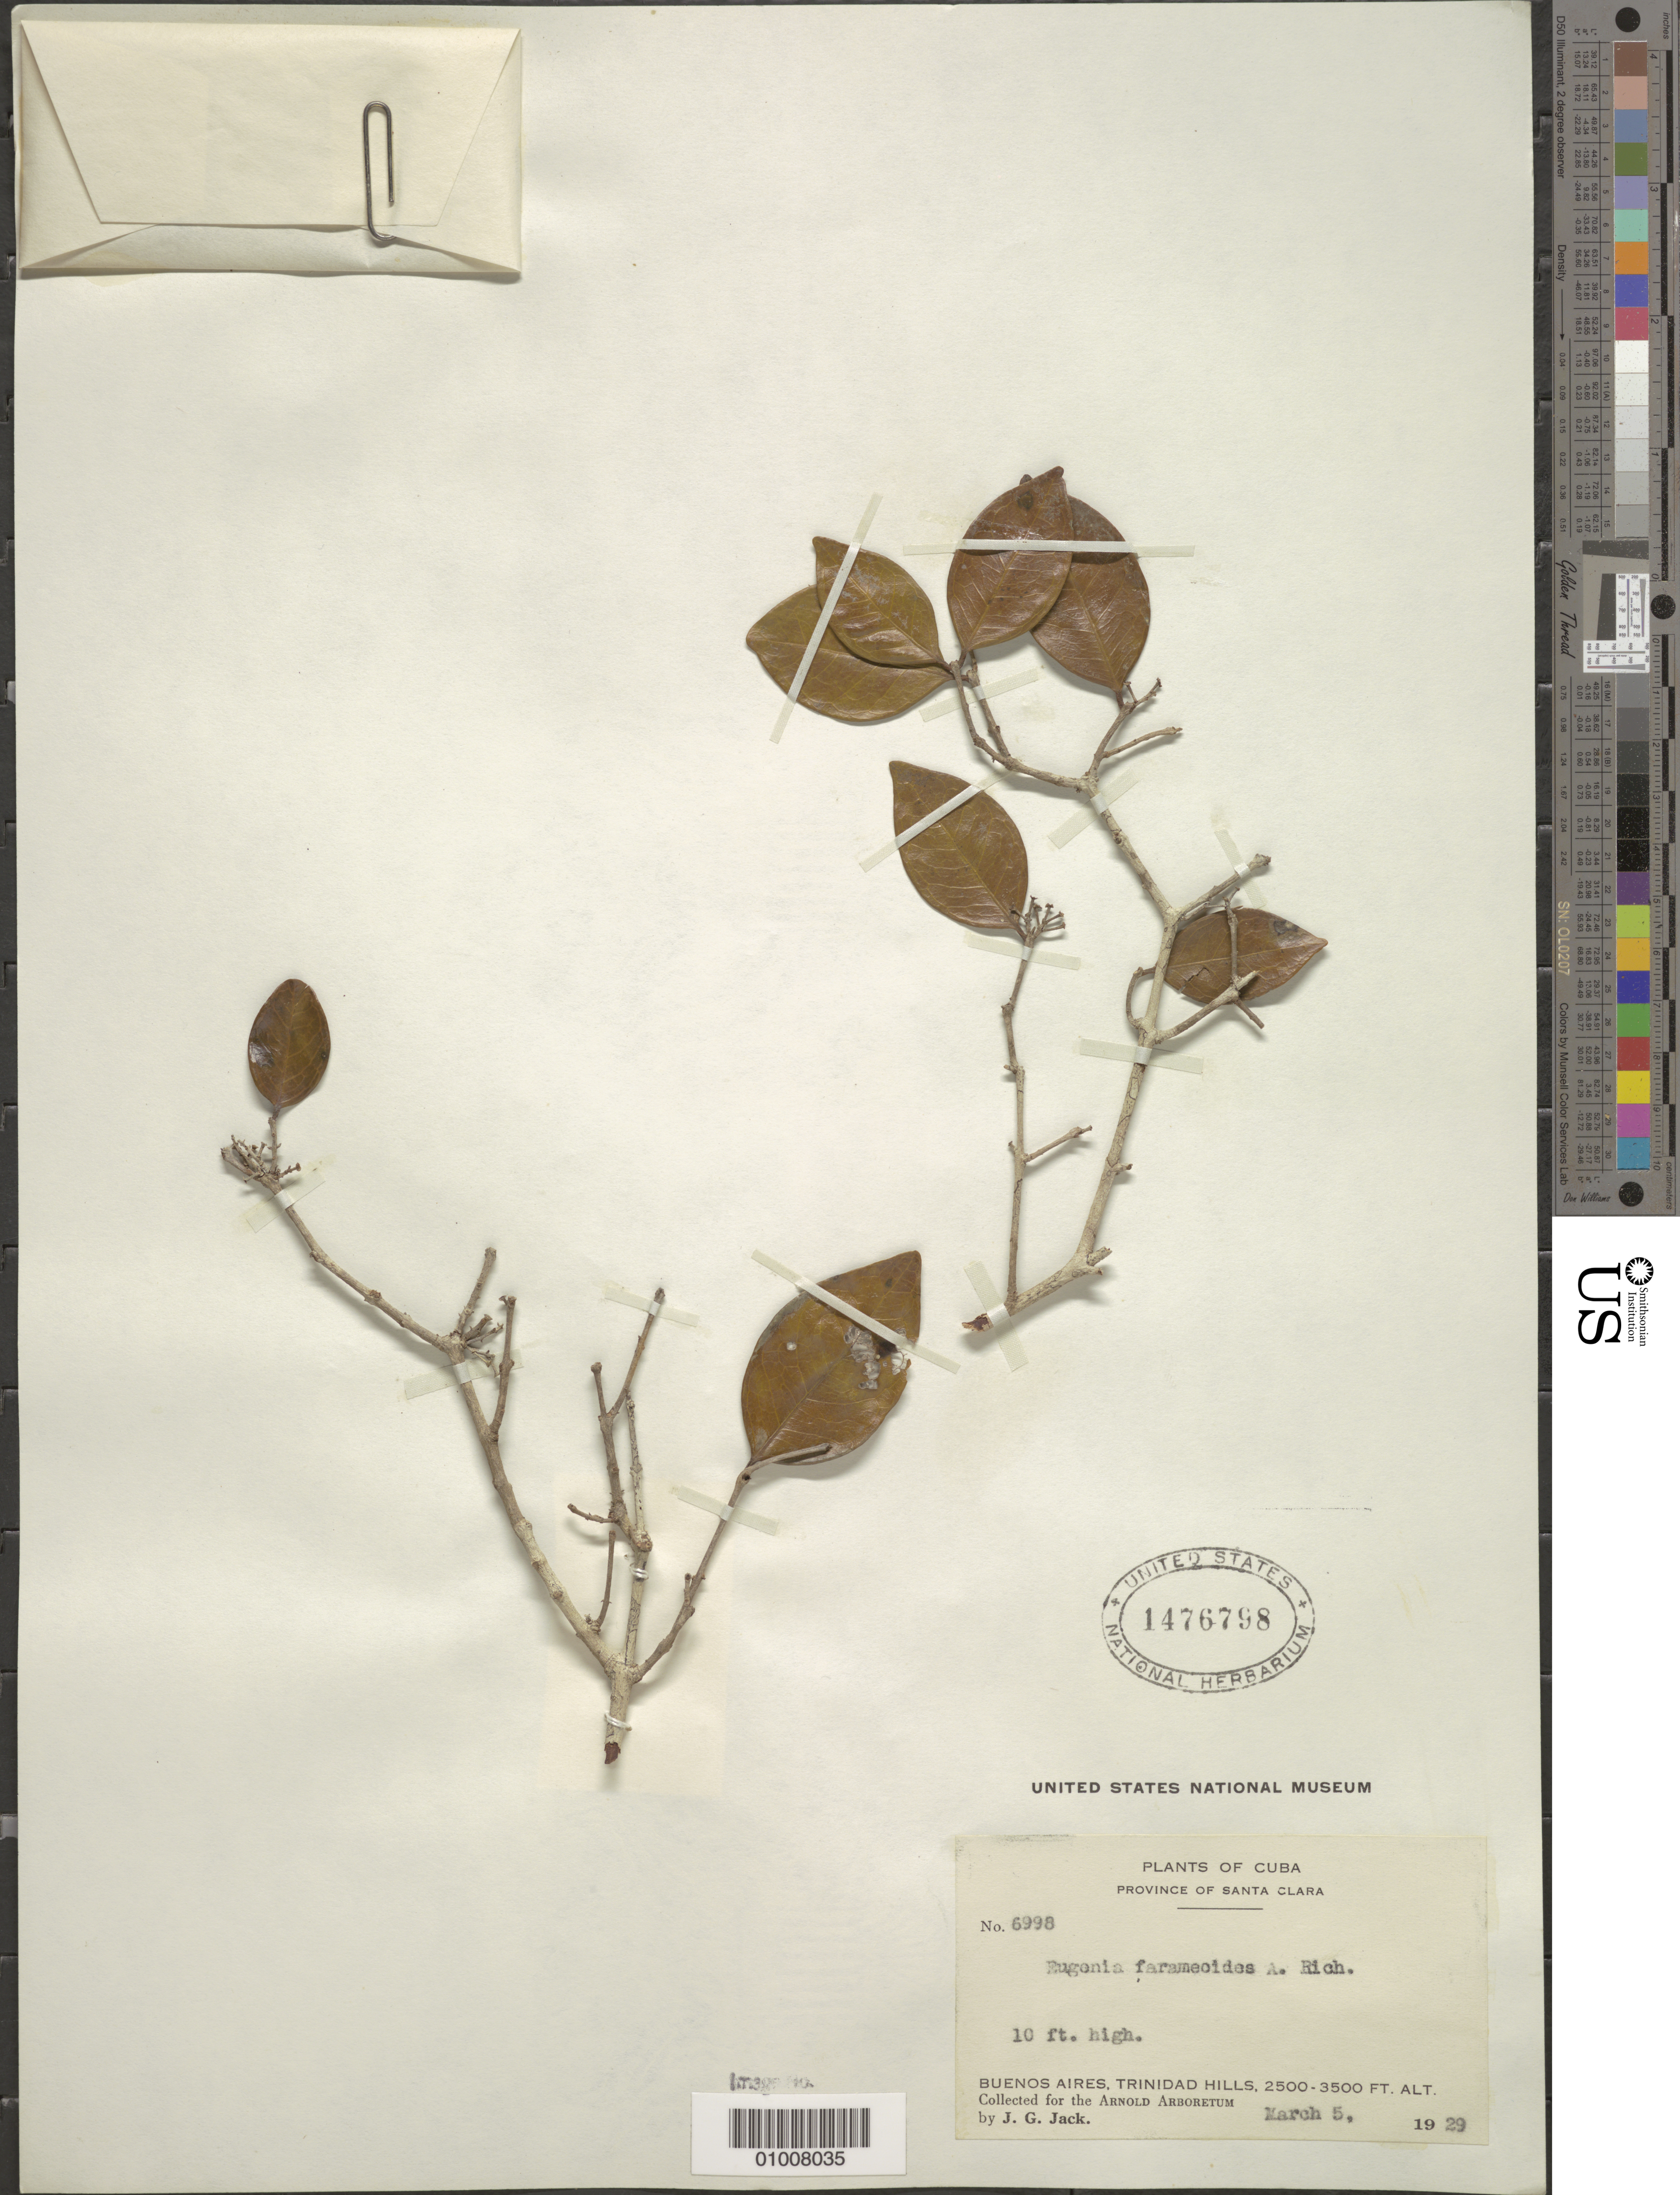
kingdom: Plantae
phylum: Tracheophyta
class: Magnoliopsida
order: Myrtales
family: Myrtaceae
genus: Eugenia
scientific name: Eugenia farameoides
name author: A. Rich.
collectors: J. G. Jack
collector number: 6998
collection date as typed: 05 Mar 1929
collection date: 1929-03-05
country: Cuba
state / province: Villa Clara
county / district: Santa Clara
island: Cuba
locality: Buenos Aires, Trinidad Hills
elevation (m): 762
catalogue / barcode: US 1476798